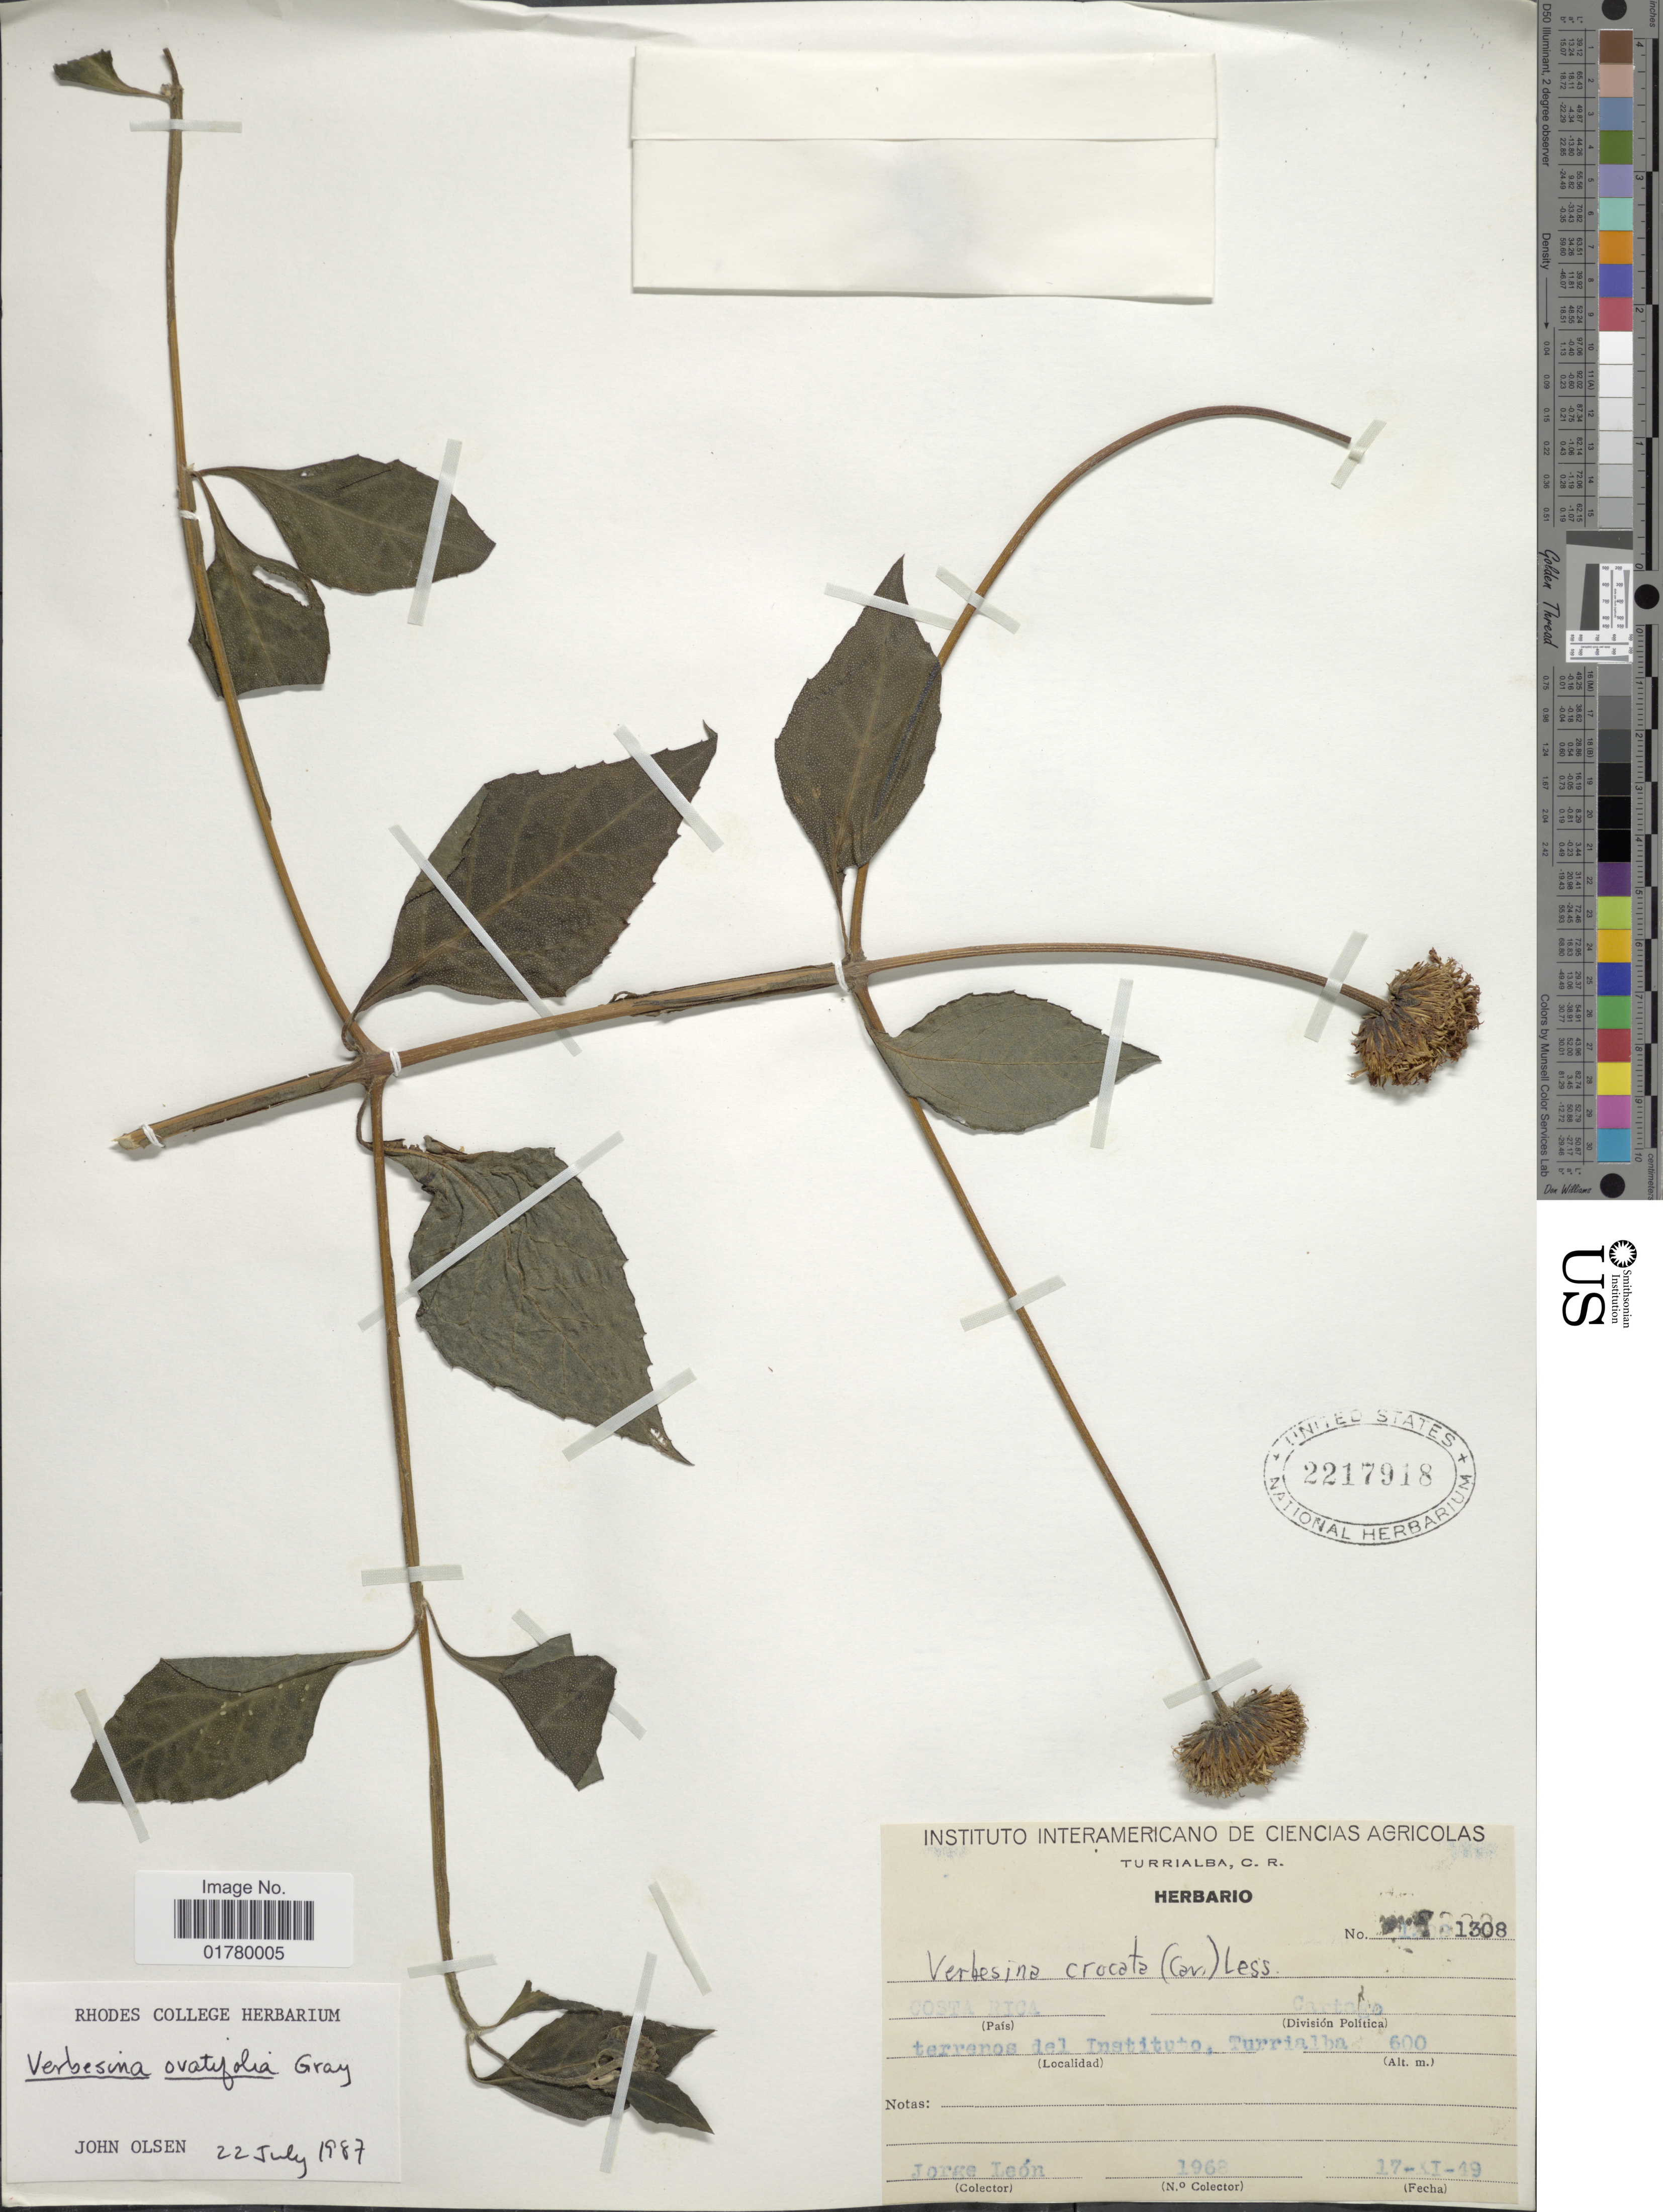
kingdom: Plantae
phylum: Tracheophyta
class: Magnoliopsida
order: Asterales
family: Asteraceae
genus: Verbesina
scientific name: Verbesina ovatifolia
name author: A. Gray ex Hemsl.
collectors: J. León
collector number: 1968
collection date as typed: Transcribed d/m/y: 17/11/49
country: Costa Rica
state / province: Cartago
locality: Terrenos del Instituto, Turrialba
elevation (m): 600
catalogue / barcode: US 2217918